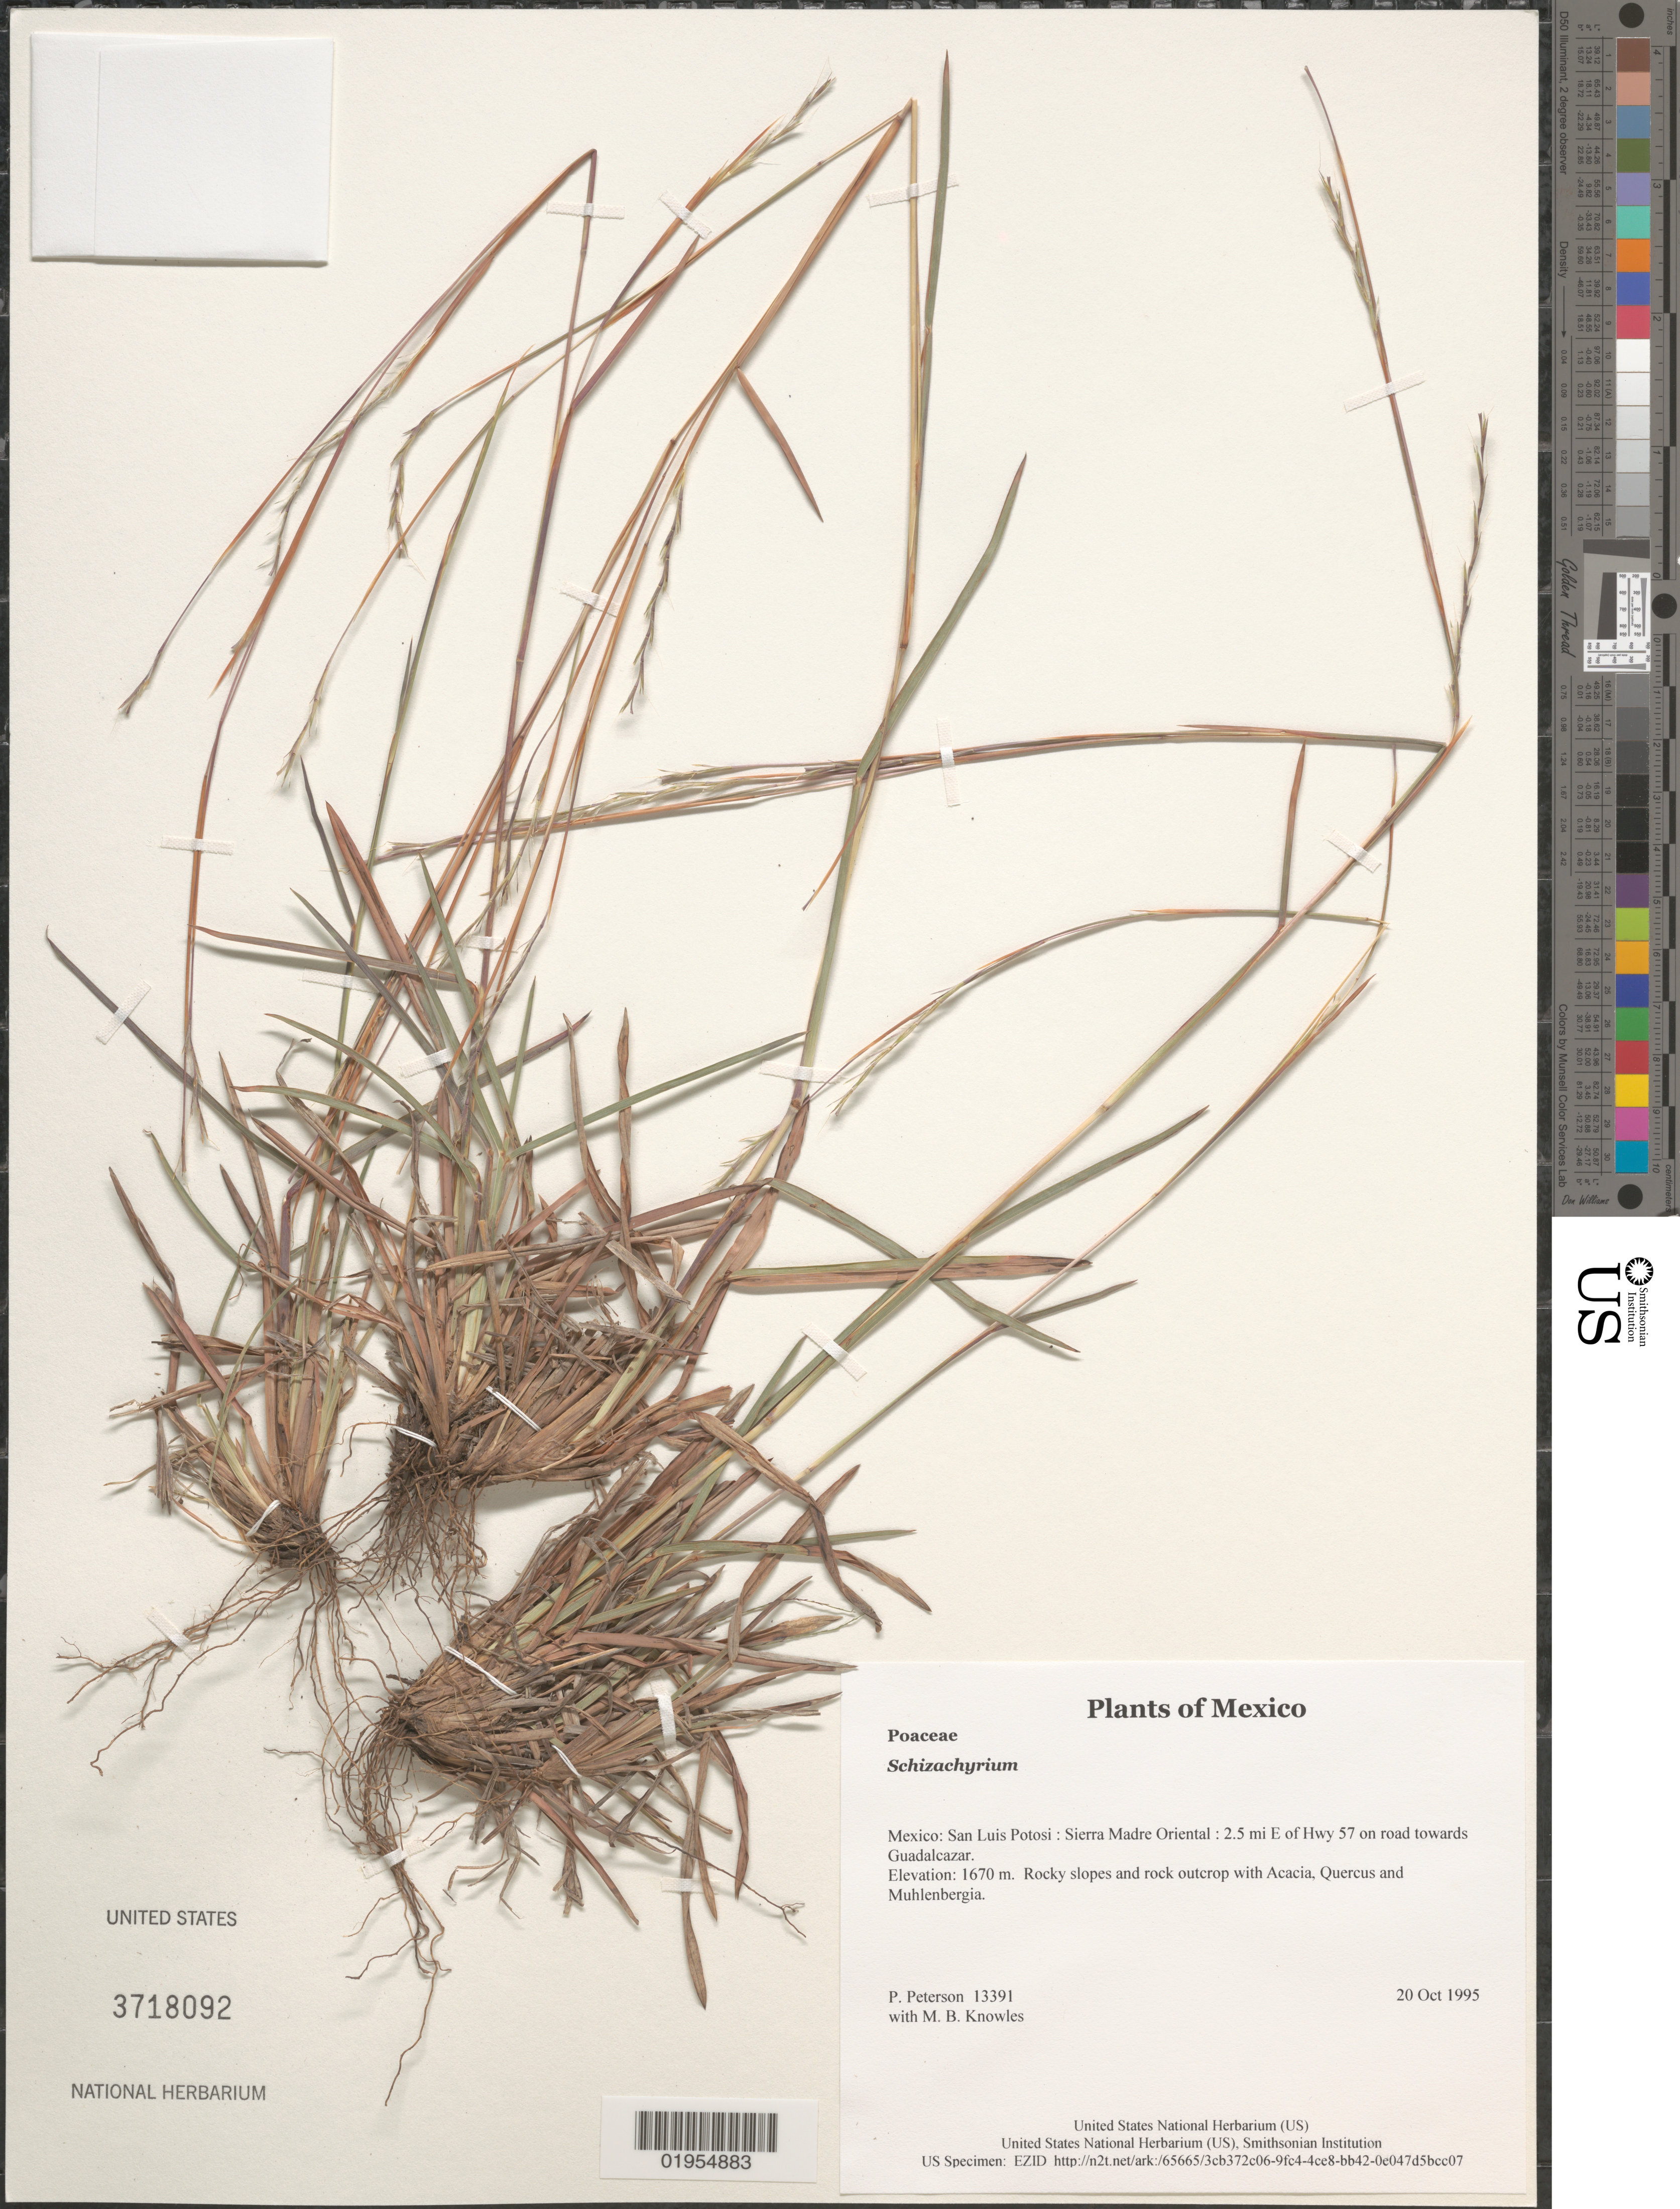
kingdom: Plantae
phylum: Tracheophyta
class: Liliopsida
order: Poales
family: Poaceae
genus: Schizachyrium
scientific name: Schizachyrium sp.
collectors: P. M. Peterson & M. B. Knowles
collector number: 13391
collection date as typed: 20 Oct 1995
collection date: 1995-10-20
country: Mexico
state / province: San Luis Potosi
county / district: Sierra Madre Oriental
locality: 2.5 mi E of Hwy 57 on road towards Guadalcazar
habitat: Rocky slopes and rock outcrop with Acacia, Quercus and Muhlenbergia.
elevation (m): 1670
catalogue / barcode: US 3718092